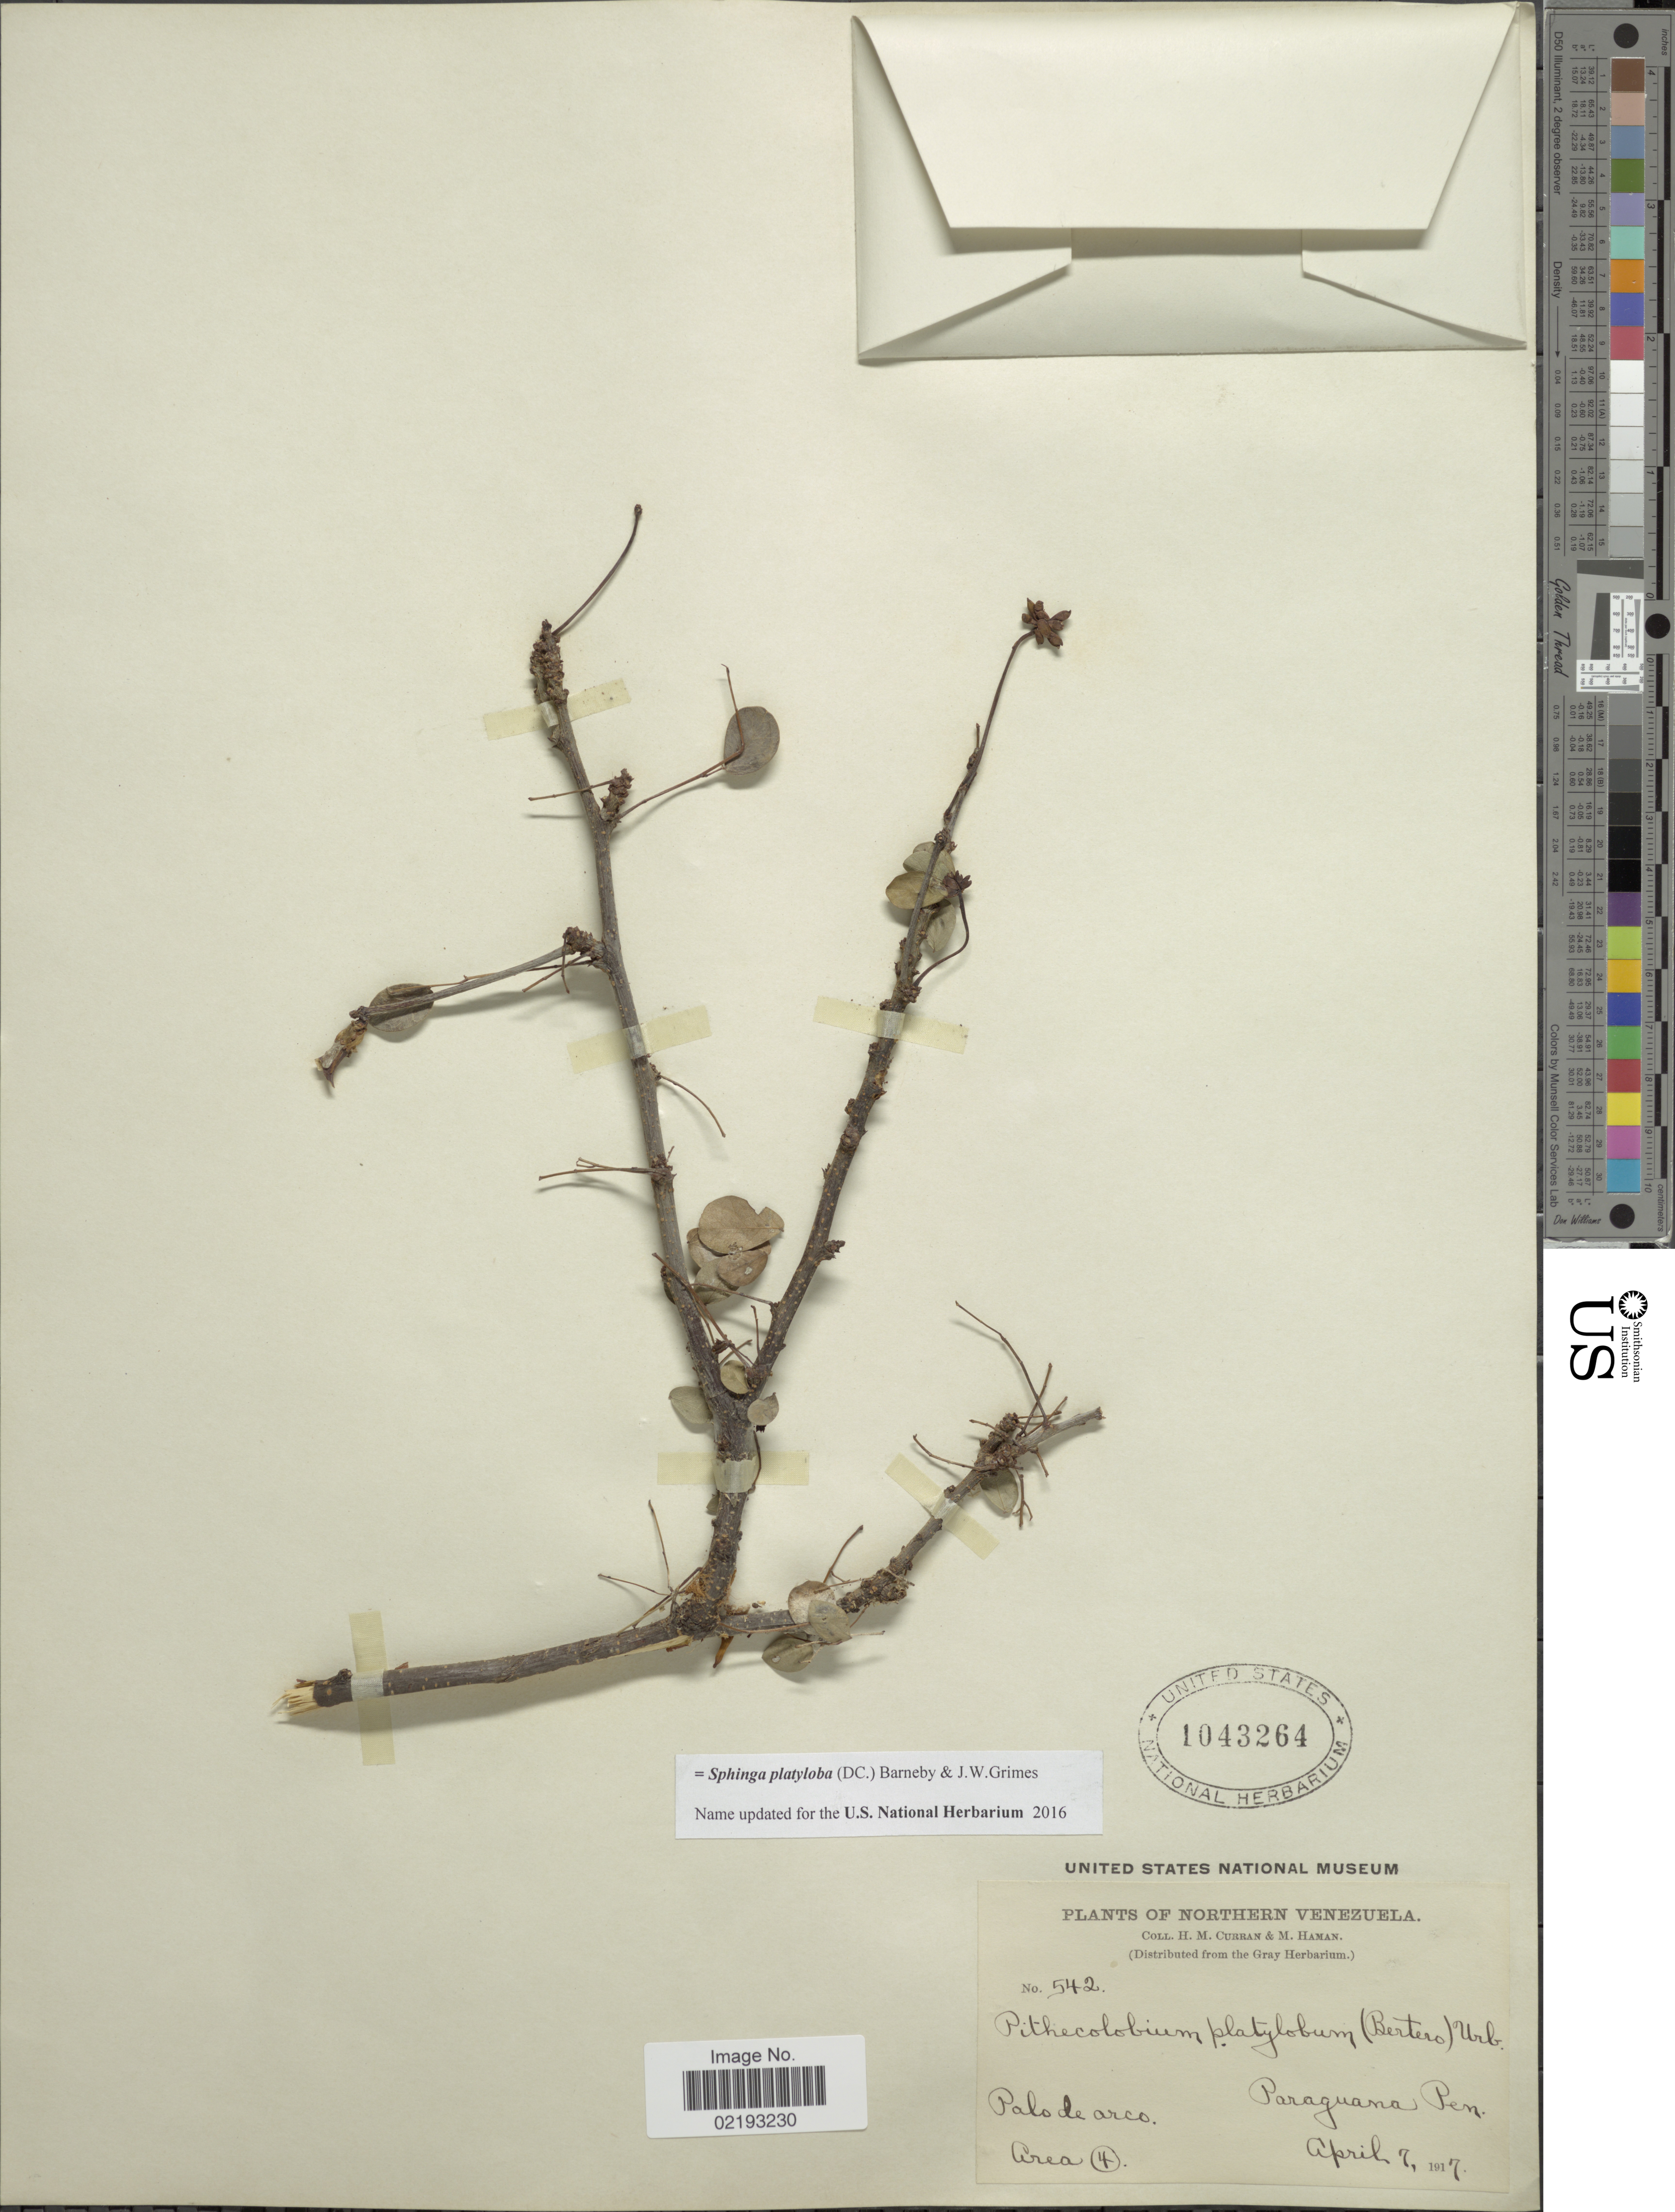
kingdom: Plantae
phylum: Tracheophyta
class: Magnoliopsida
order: Fabales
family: Fabaceae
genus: Sphinga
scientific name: Sphinga platyloba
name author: (DC.) Barneby & J.W. Grimes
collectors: H. M. Curran & M. Haman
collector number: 542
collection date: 1917-04-07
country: Venezuela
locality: Northern Venezuela, Palo de arco, Paraguana Pen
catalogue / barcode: US 1043264